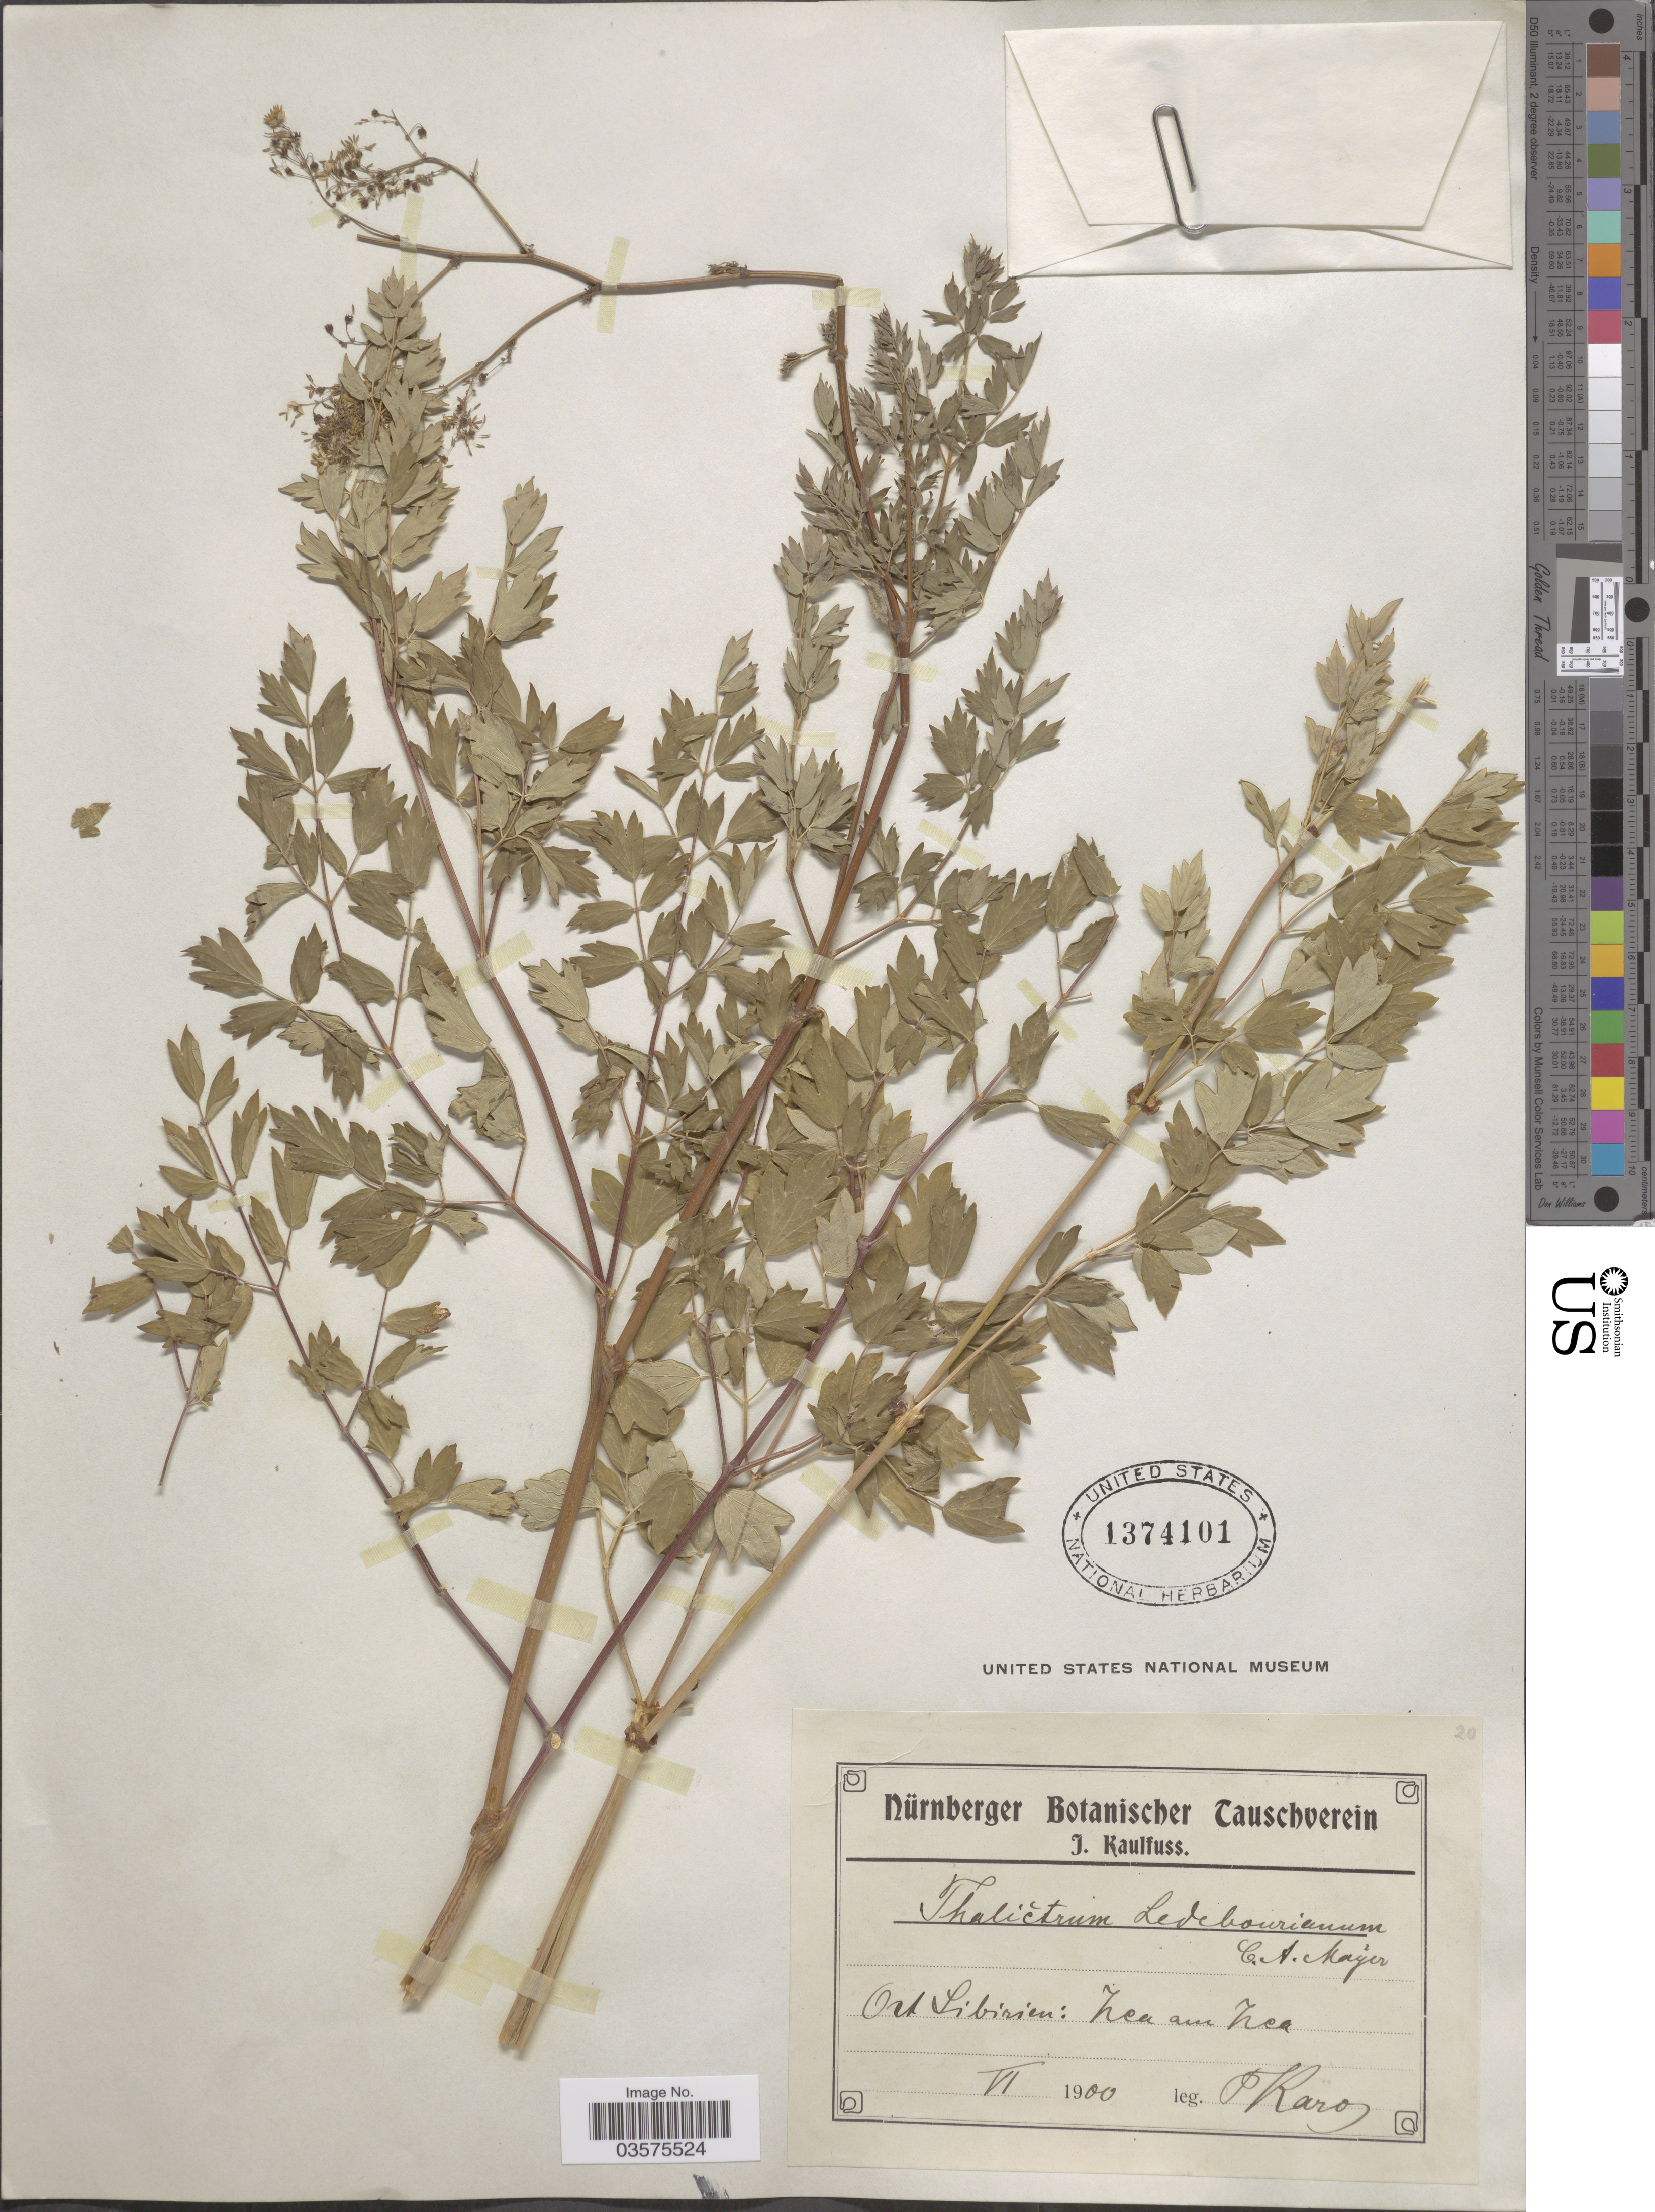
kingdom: Plantae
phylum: Tracheophyta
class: Magnoliopsida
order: Ranunculales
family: Ranunculaceae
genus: Thalictrum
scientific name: Thalictrum ledebourianum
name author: C.A. Mey. ex Rupr.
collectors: F. Karo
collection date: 1900-06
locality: Ost Sibirien: Zca am Zca. [interpreted]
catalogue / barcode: US 1374101